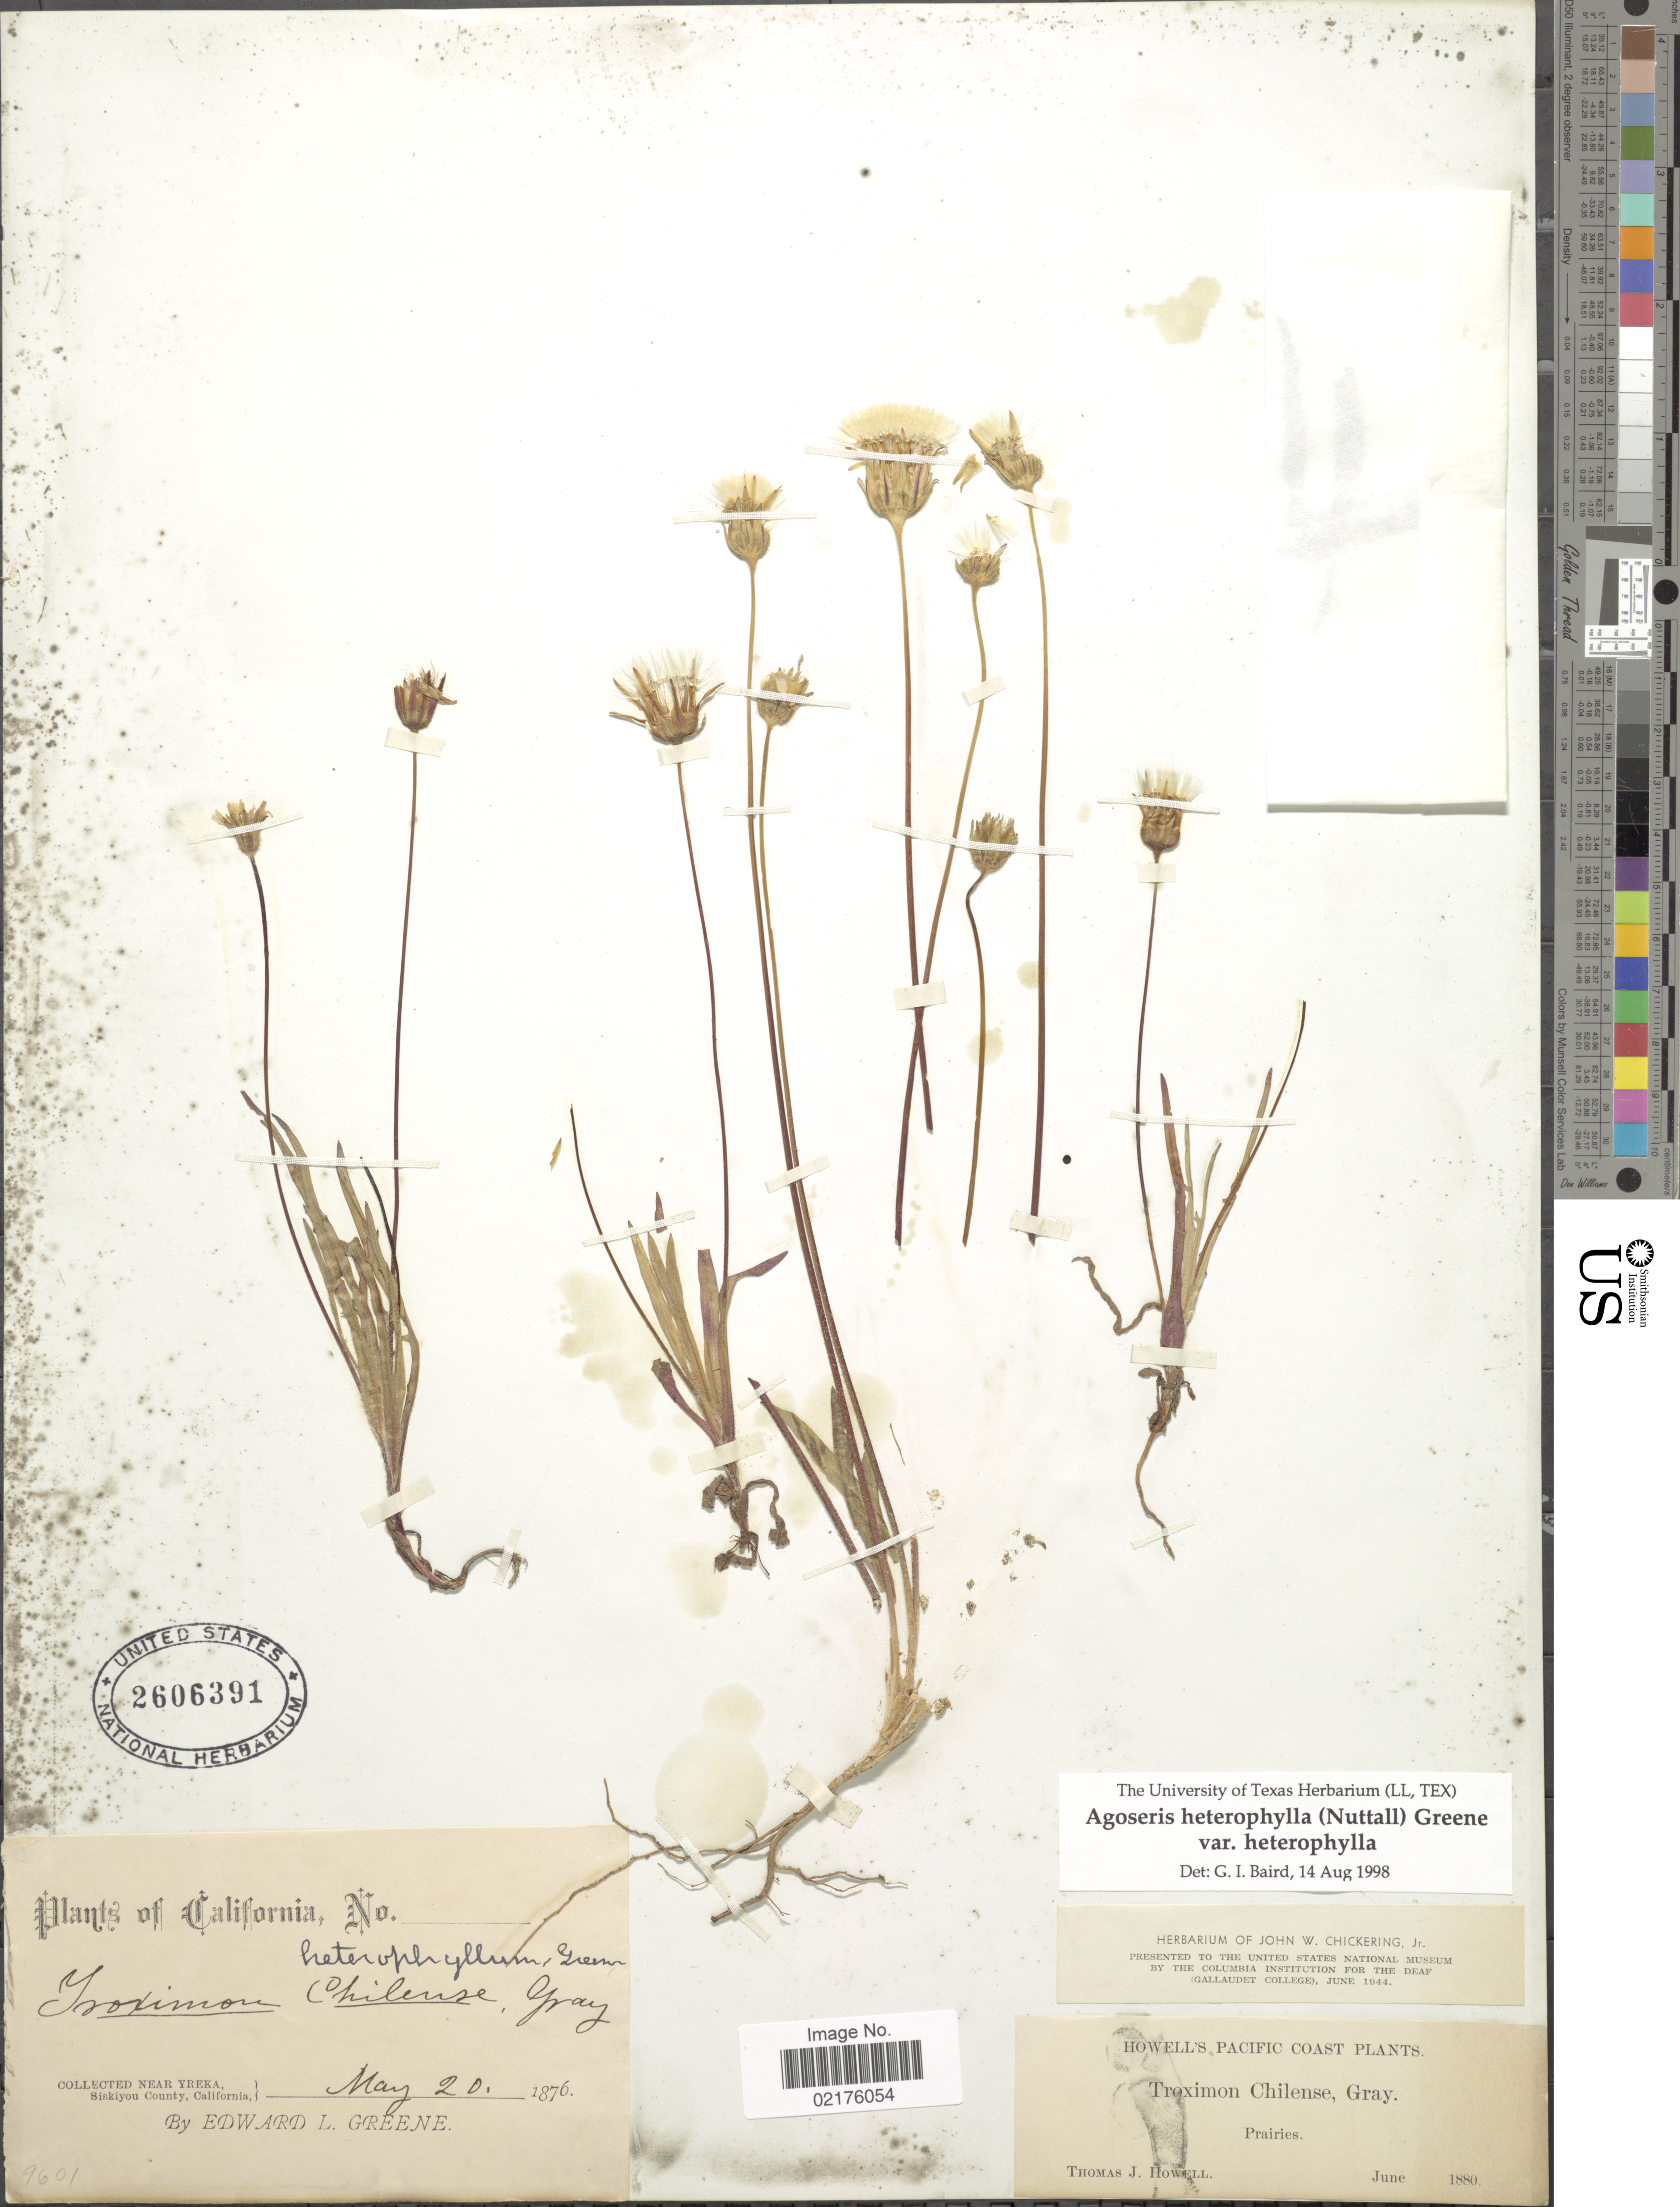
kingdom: Plantae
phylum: Tracheophyta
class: Magnoliopsida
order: Asterales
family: Asteraceae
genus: Agoseris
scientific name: Agoseris heterophylla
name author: (Nutt.) Greene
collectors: T. J. Howell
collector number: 9601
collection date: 1876-05-20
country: United States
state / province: California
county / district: Siskiyou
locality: Near Yreka, Siskiyou County, California, Prairies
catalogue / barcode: US 2606391